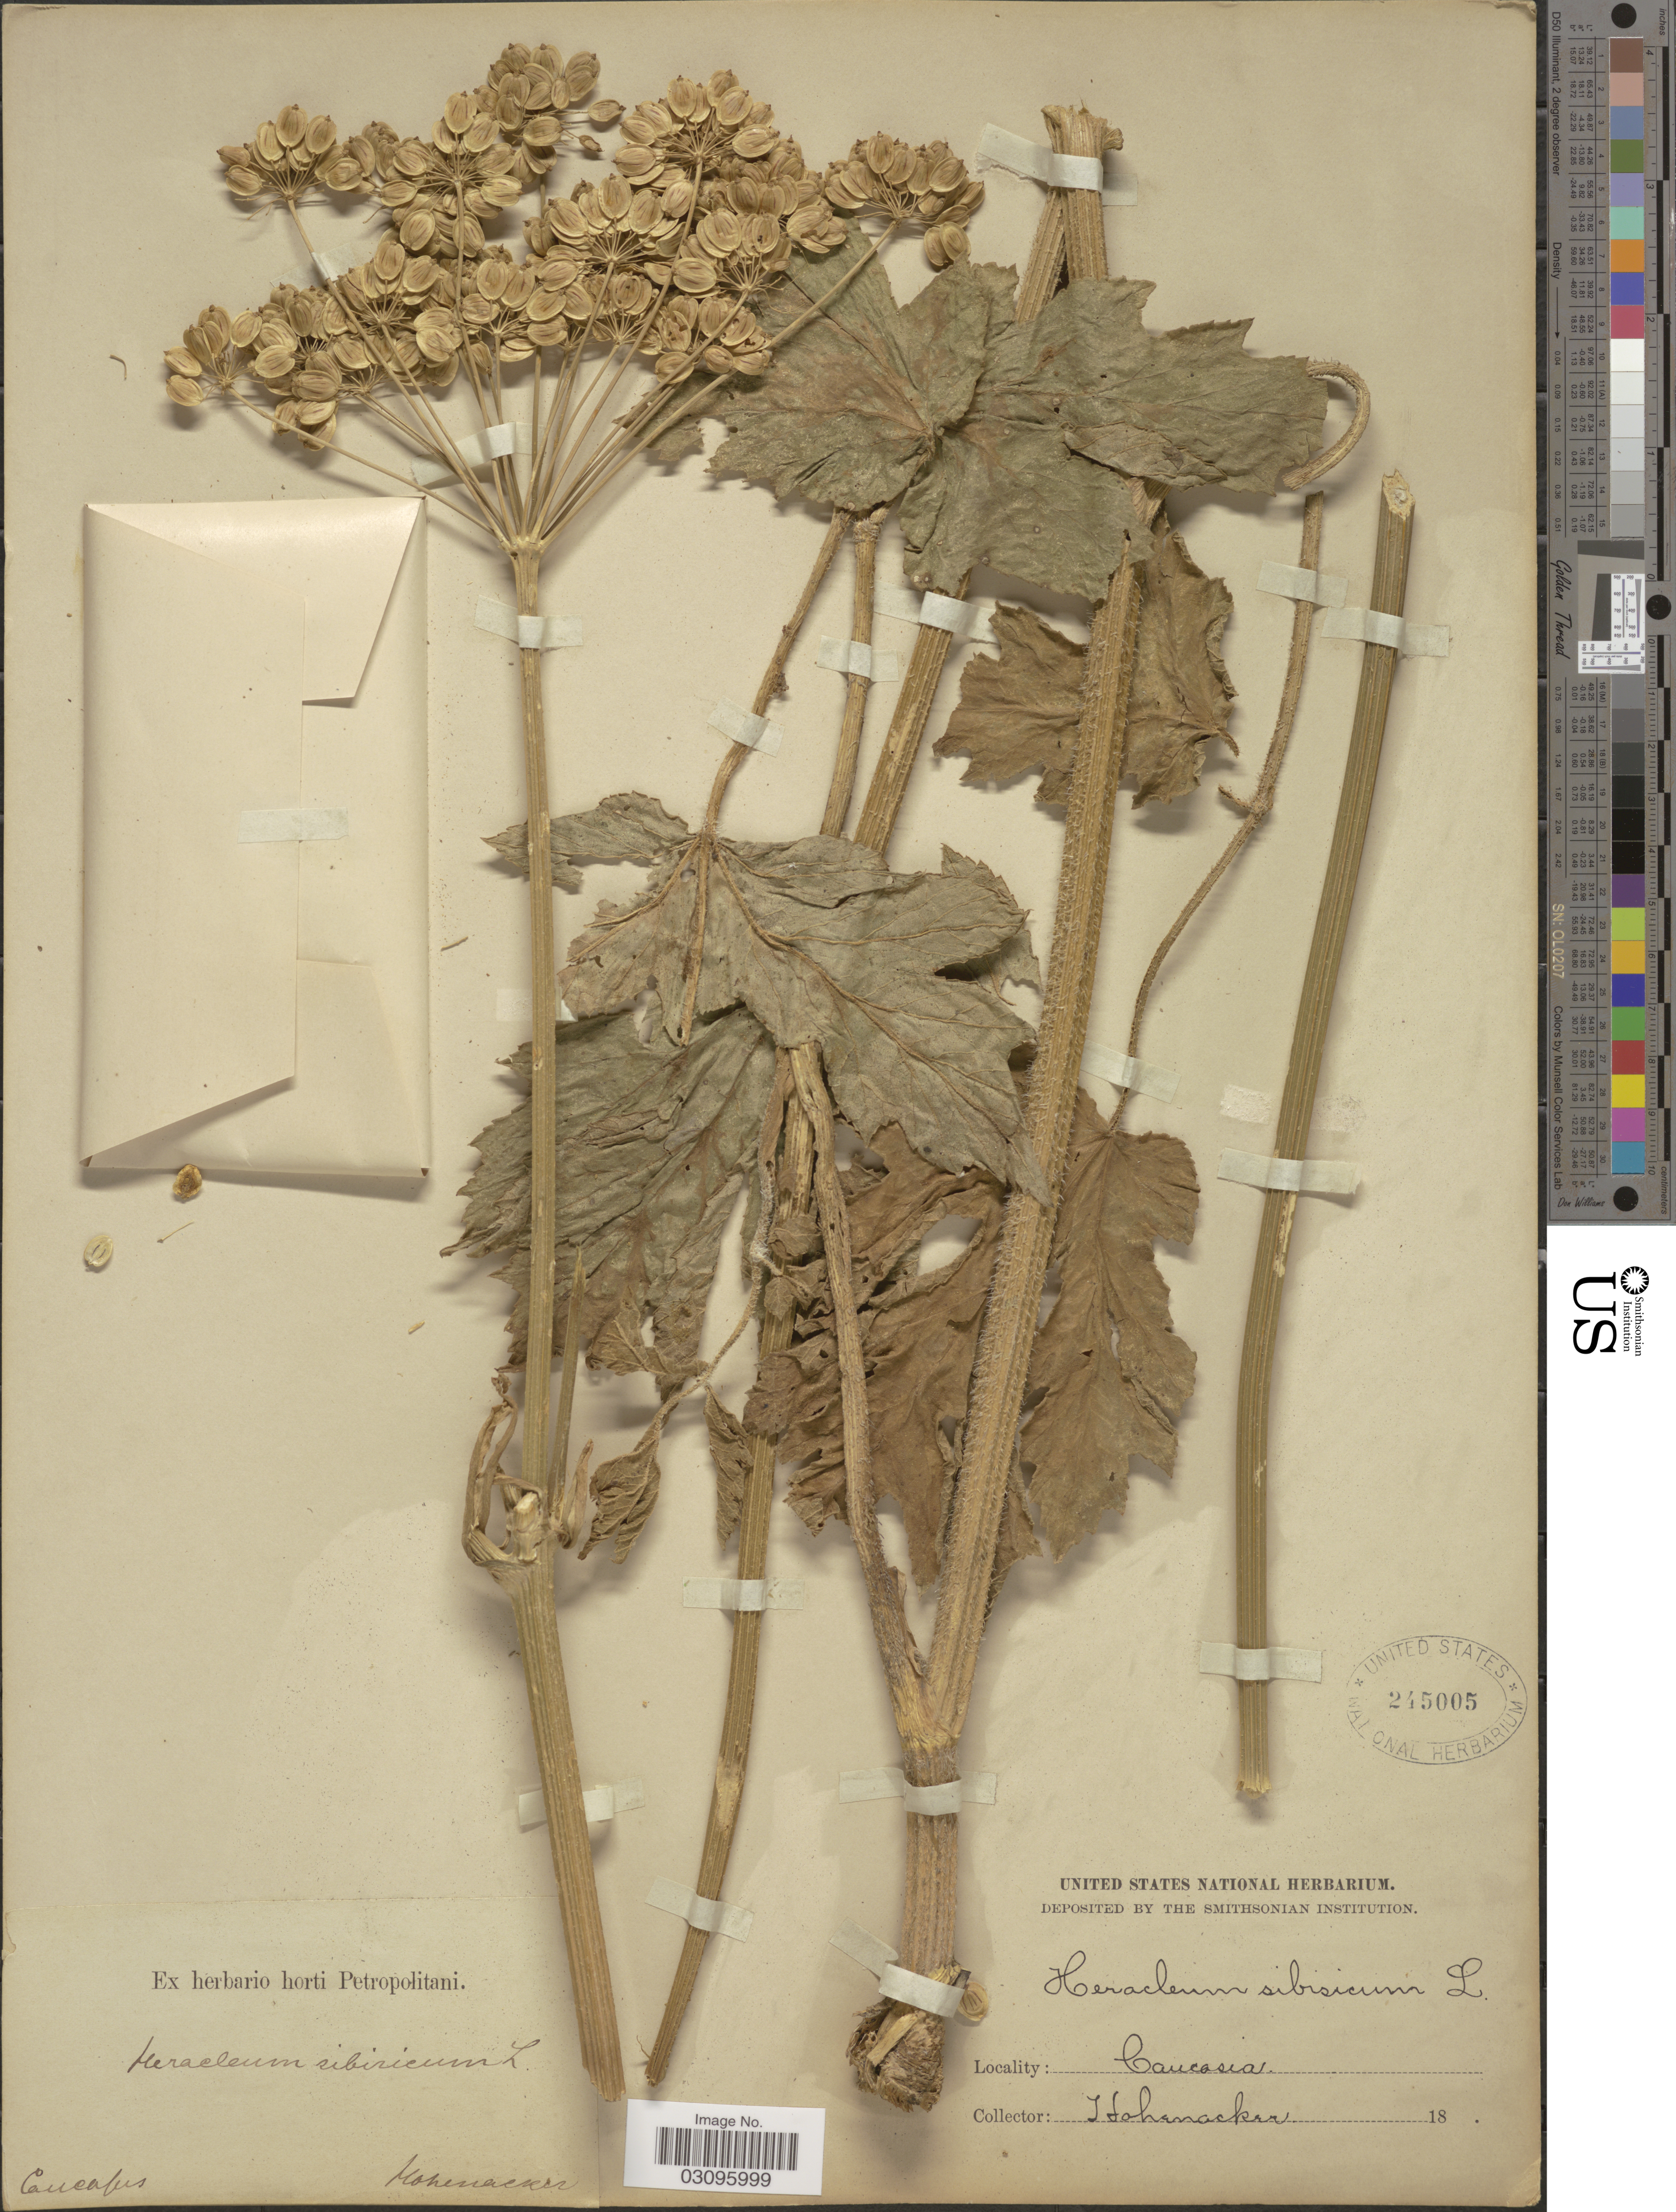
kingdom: Plantae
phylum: Tracheophyta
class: Magnoliopsida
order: Apiales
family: Apiaceae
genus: Heracleum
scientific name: Heracleum sibiricum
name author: L.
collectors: Hohenacker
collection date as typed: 18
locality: Caucasia. Caucasus.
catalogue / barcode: US 245005